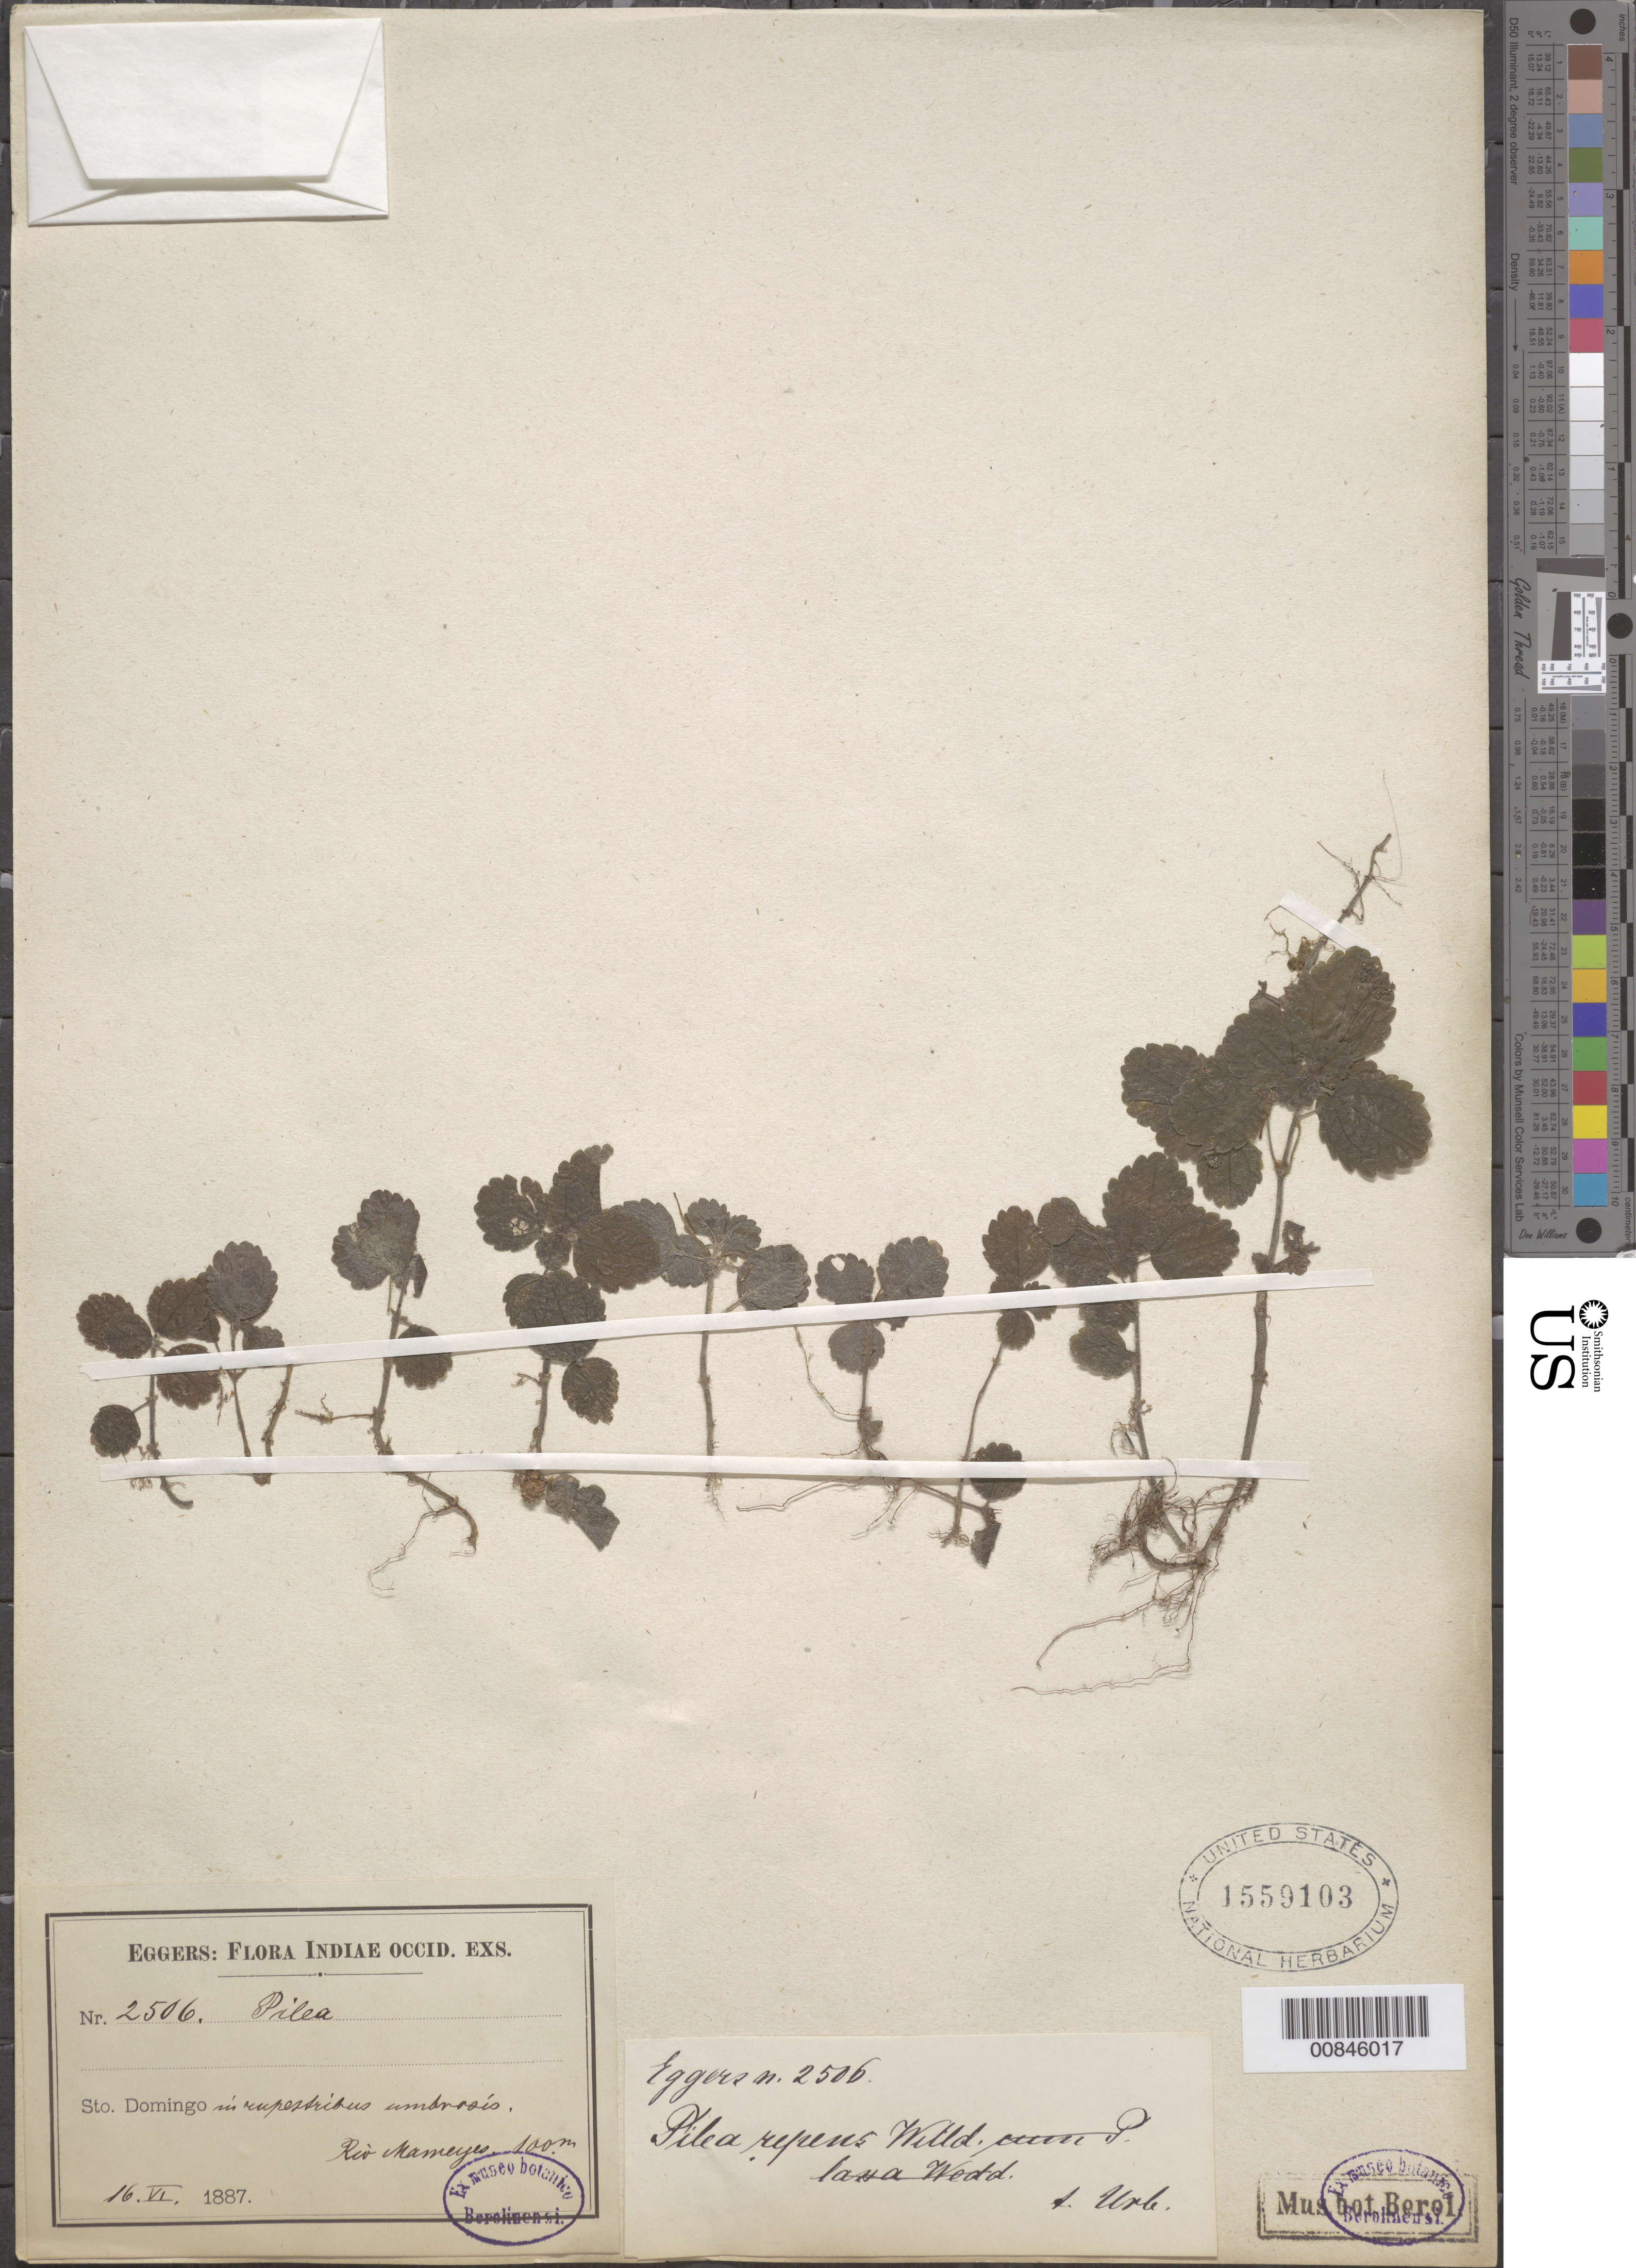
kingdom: Plantae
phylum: Tracheophyta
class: Magnoliopsida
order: Rosales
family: Urticaceae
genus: Pilea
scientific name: Pilea repens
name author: (Sw.) Wedd.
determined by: Urban, Ignatz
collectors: H. F. A. von Eggers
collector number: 2506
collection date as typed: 16 Jun 1887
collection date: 1887-06-16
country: Dominican Republic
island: Hispaniola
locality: Río Mameyes. Sto. Domingo.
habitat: In rupestribus umbrosis.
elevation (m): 100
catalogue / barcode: US 1559103